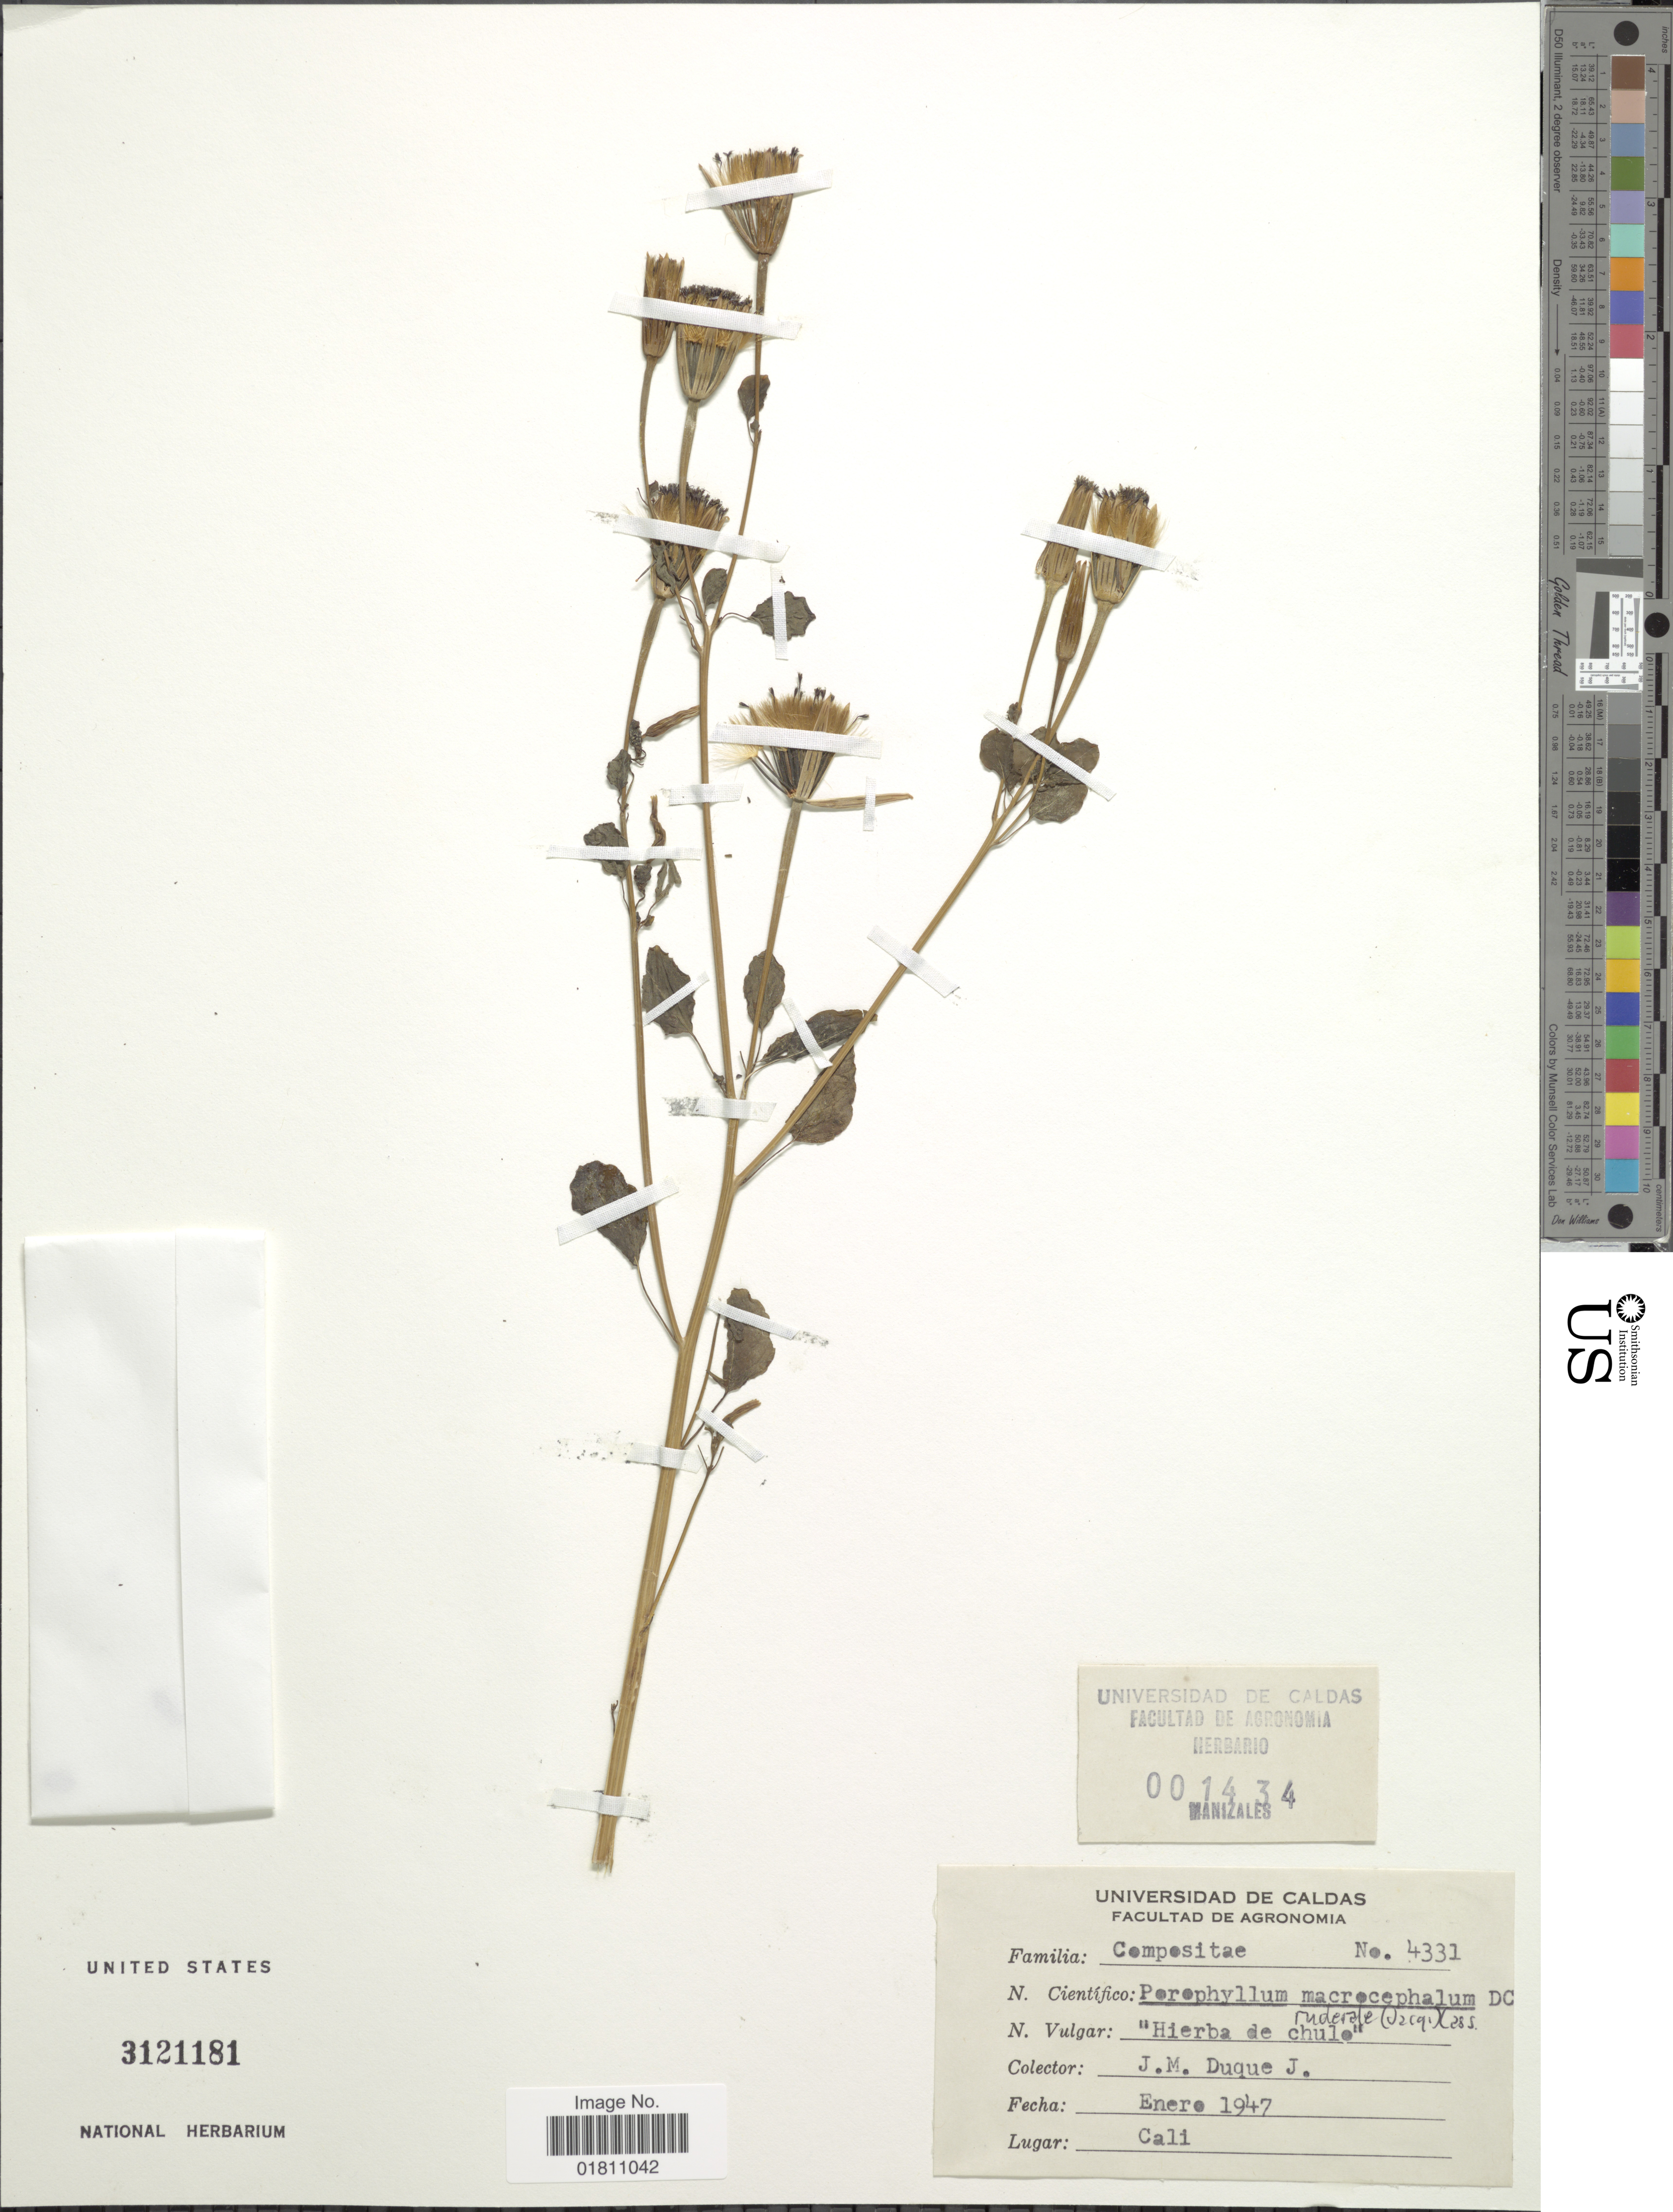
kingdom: Plantae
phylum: Tracheophyta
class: Magnoliopsida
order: Asterales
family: Asteraceae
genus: Porophyllum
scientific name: Porophyllum ruderale subsp. ruderale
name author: (Jacq.) Cass.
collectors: J. M. Duque Jaramillo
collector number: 4331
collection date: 1947-01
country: Colombia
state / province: Caldas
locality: Cali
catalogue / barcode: US 3121181